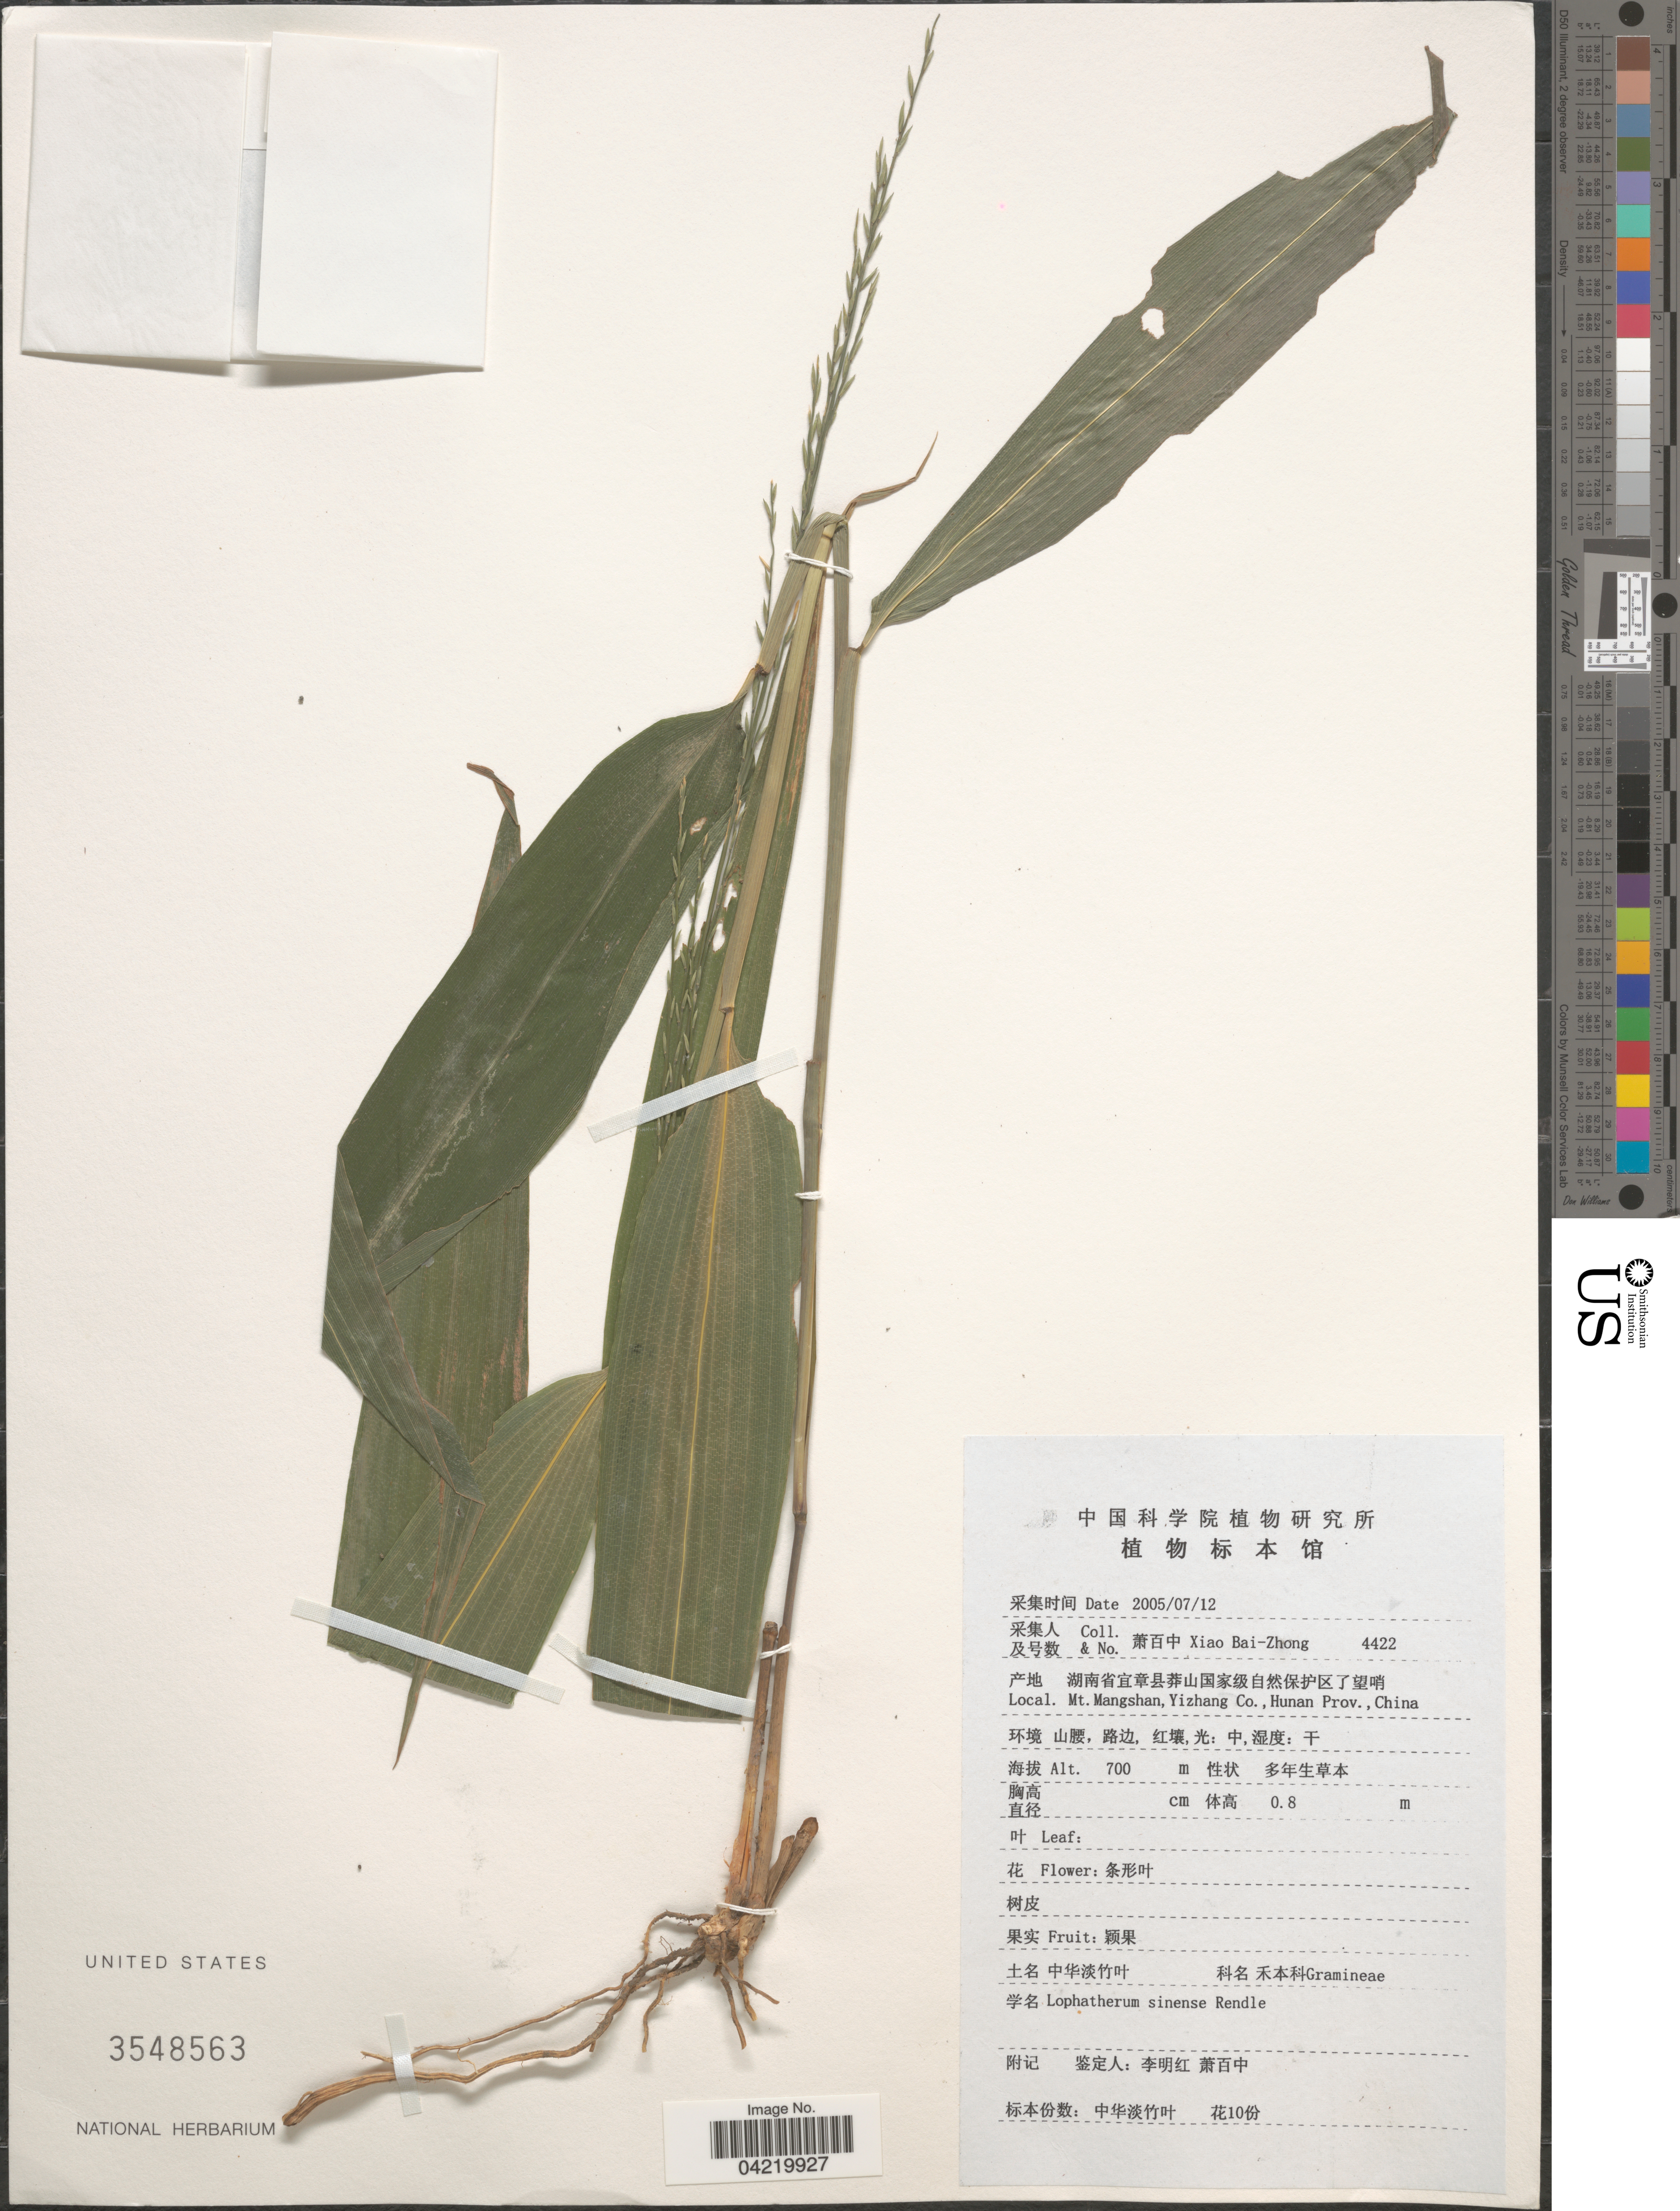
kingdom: Plantae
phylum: Tracheophyta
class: Liliopsida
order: Poales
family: Poaceae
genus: Lophatherum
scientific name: Lophatherum sinense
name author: Rendle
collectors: B. Z. Xiao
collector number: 4422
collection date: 2005-07-12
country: China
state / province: Hunan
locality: Mt. Mangshan, Yizhang Co.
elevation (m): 700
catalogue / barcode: US 3548563